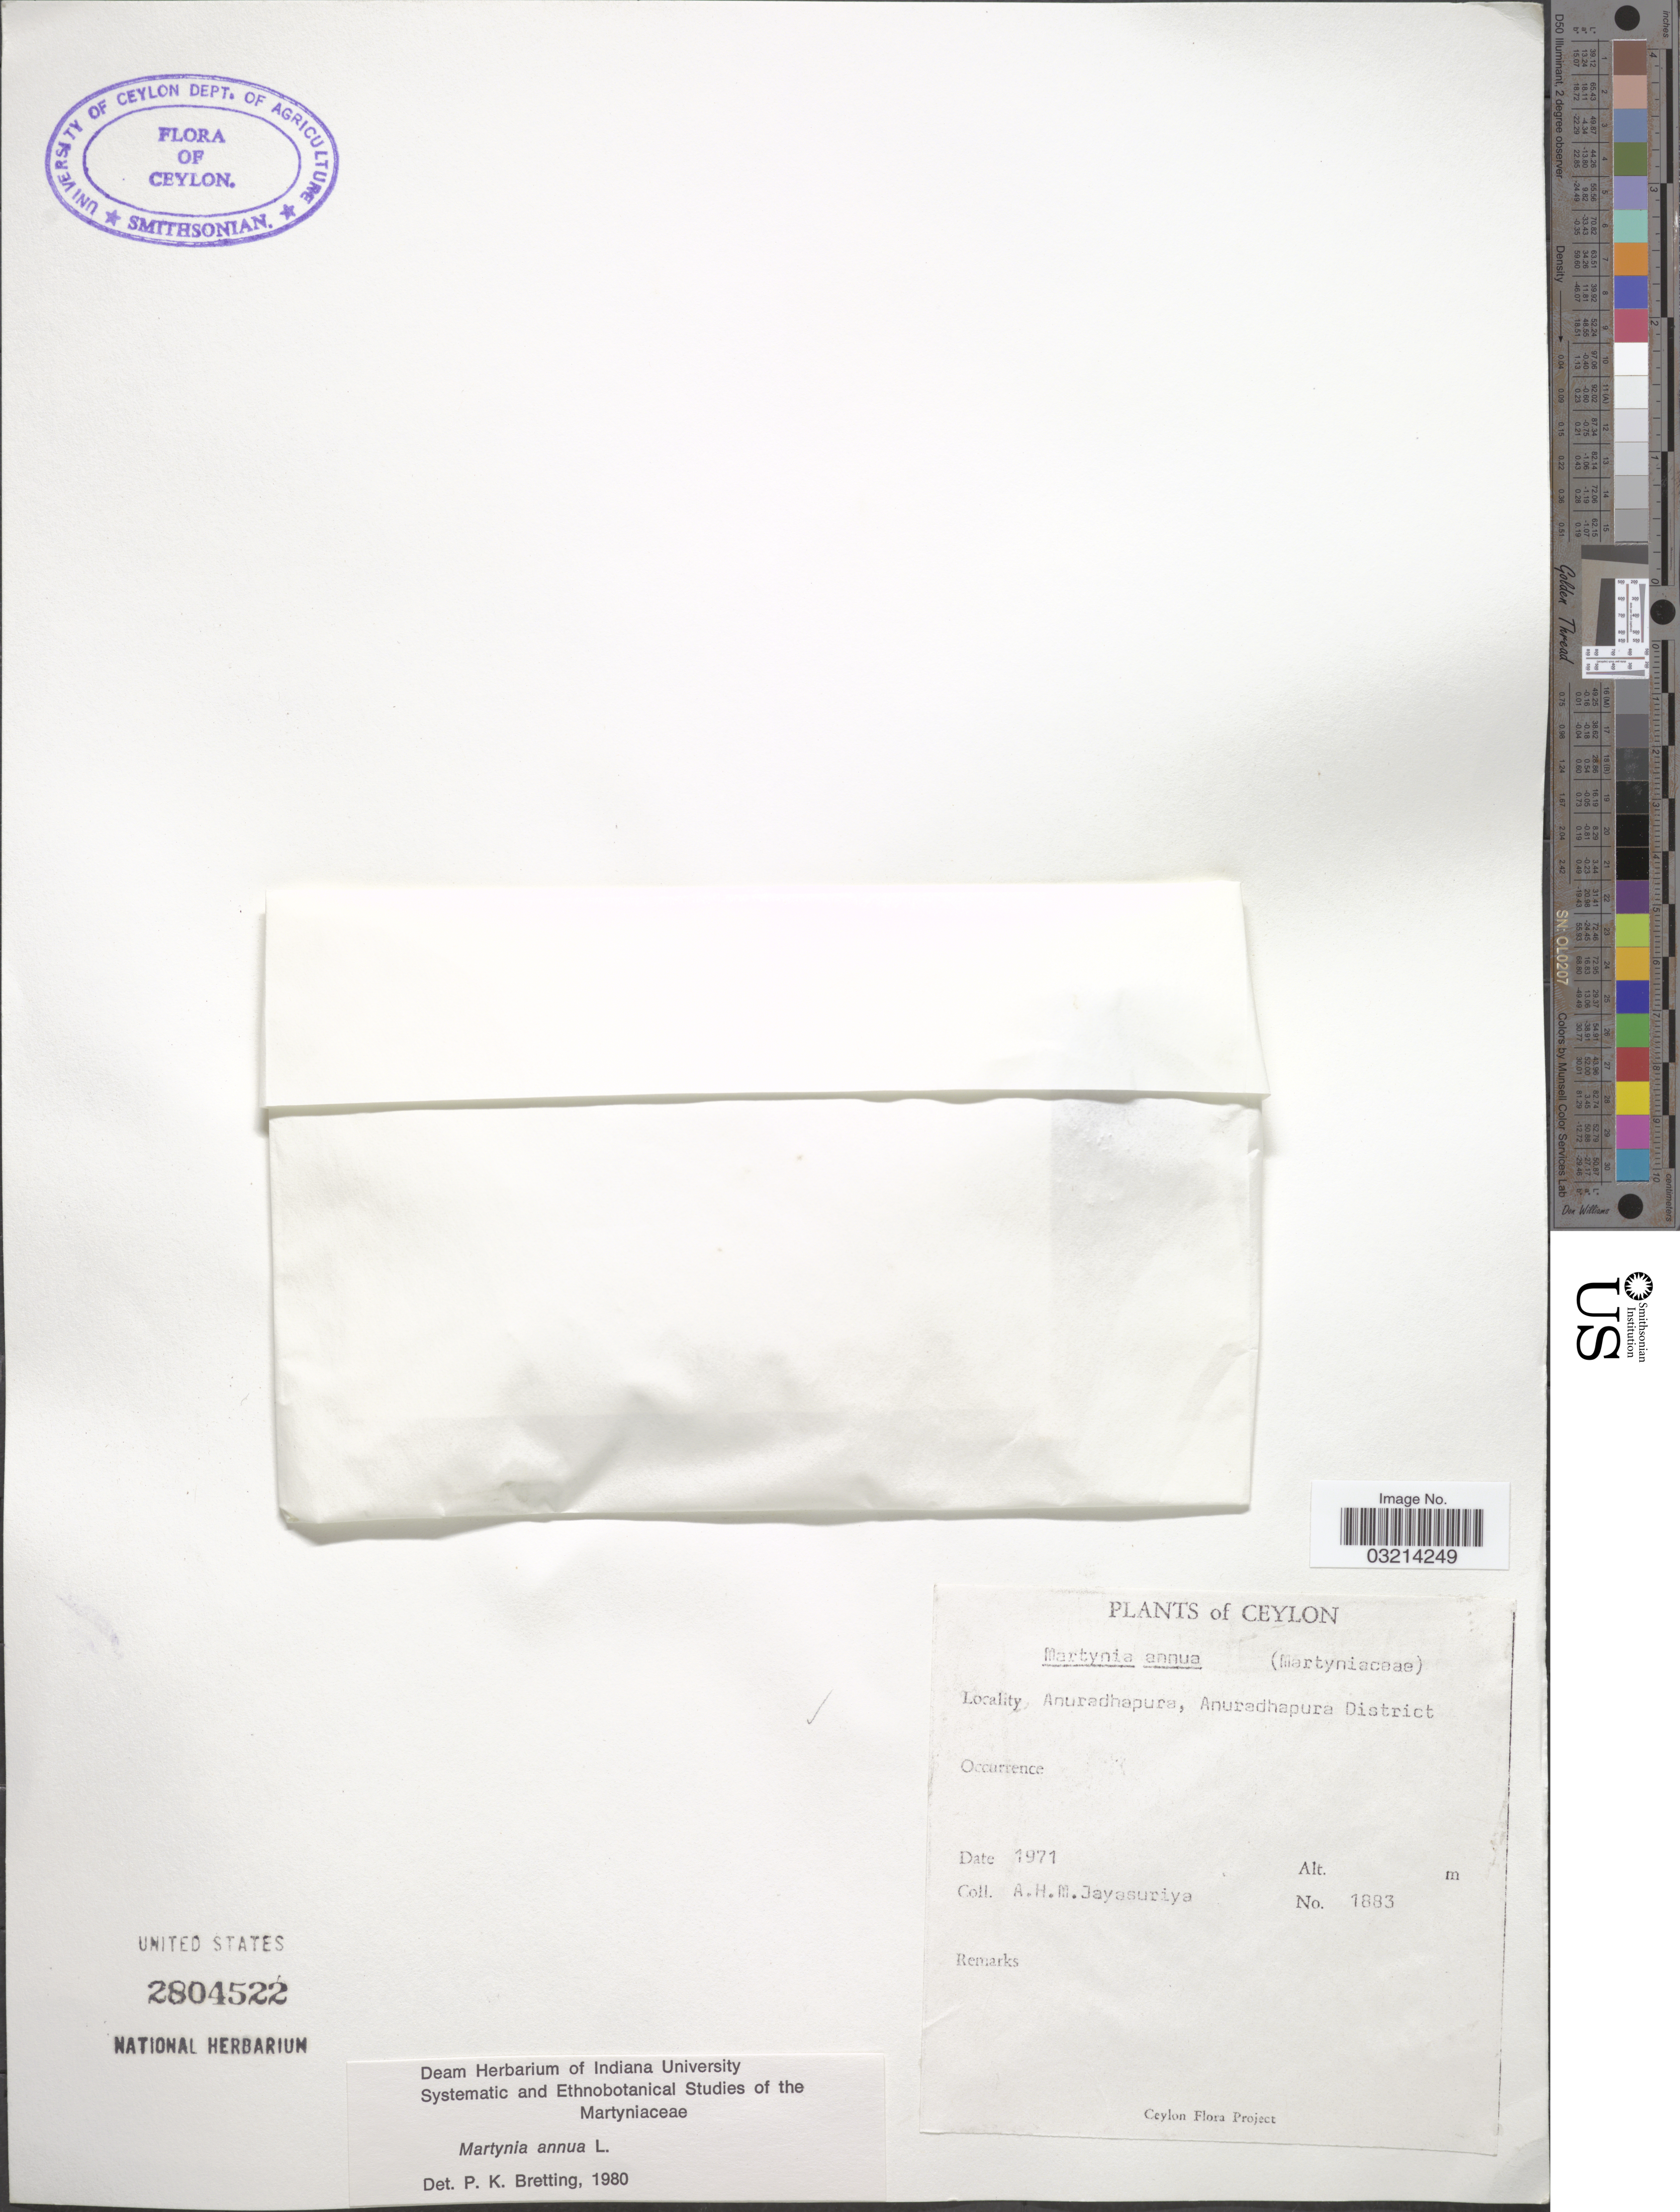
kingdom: Plantae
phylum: Tracheophyta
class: Magnoliopsida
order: Lamiales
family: Martyniaceae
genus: Martynia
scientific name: Martynia annua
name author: L.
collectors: A. H. Jayasuriya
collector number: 1883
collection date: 1971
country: Sri Lanka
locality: Ceylon. Anuradhapura, Anuradhapura District.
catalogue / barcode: US 2804522